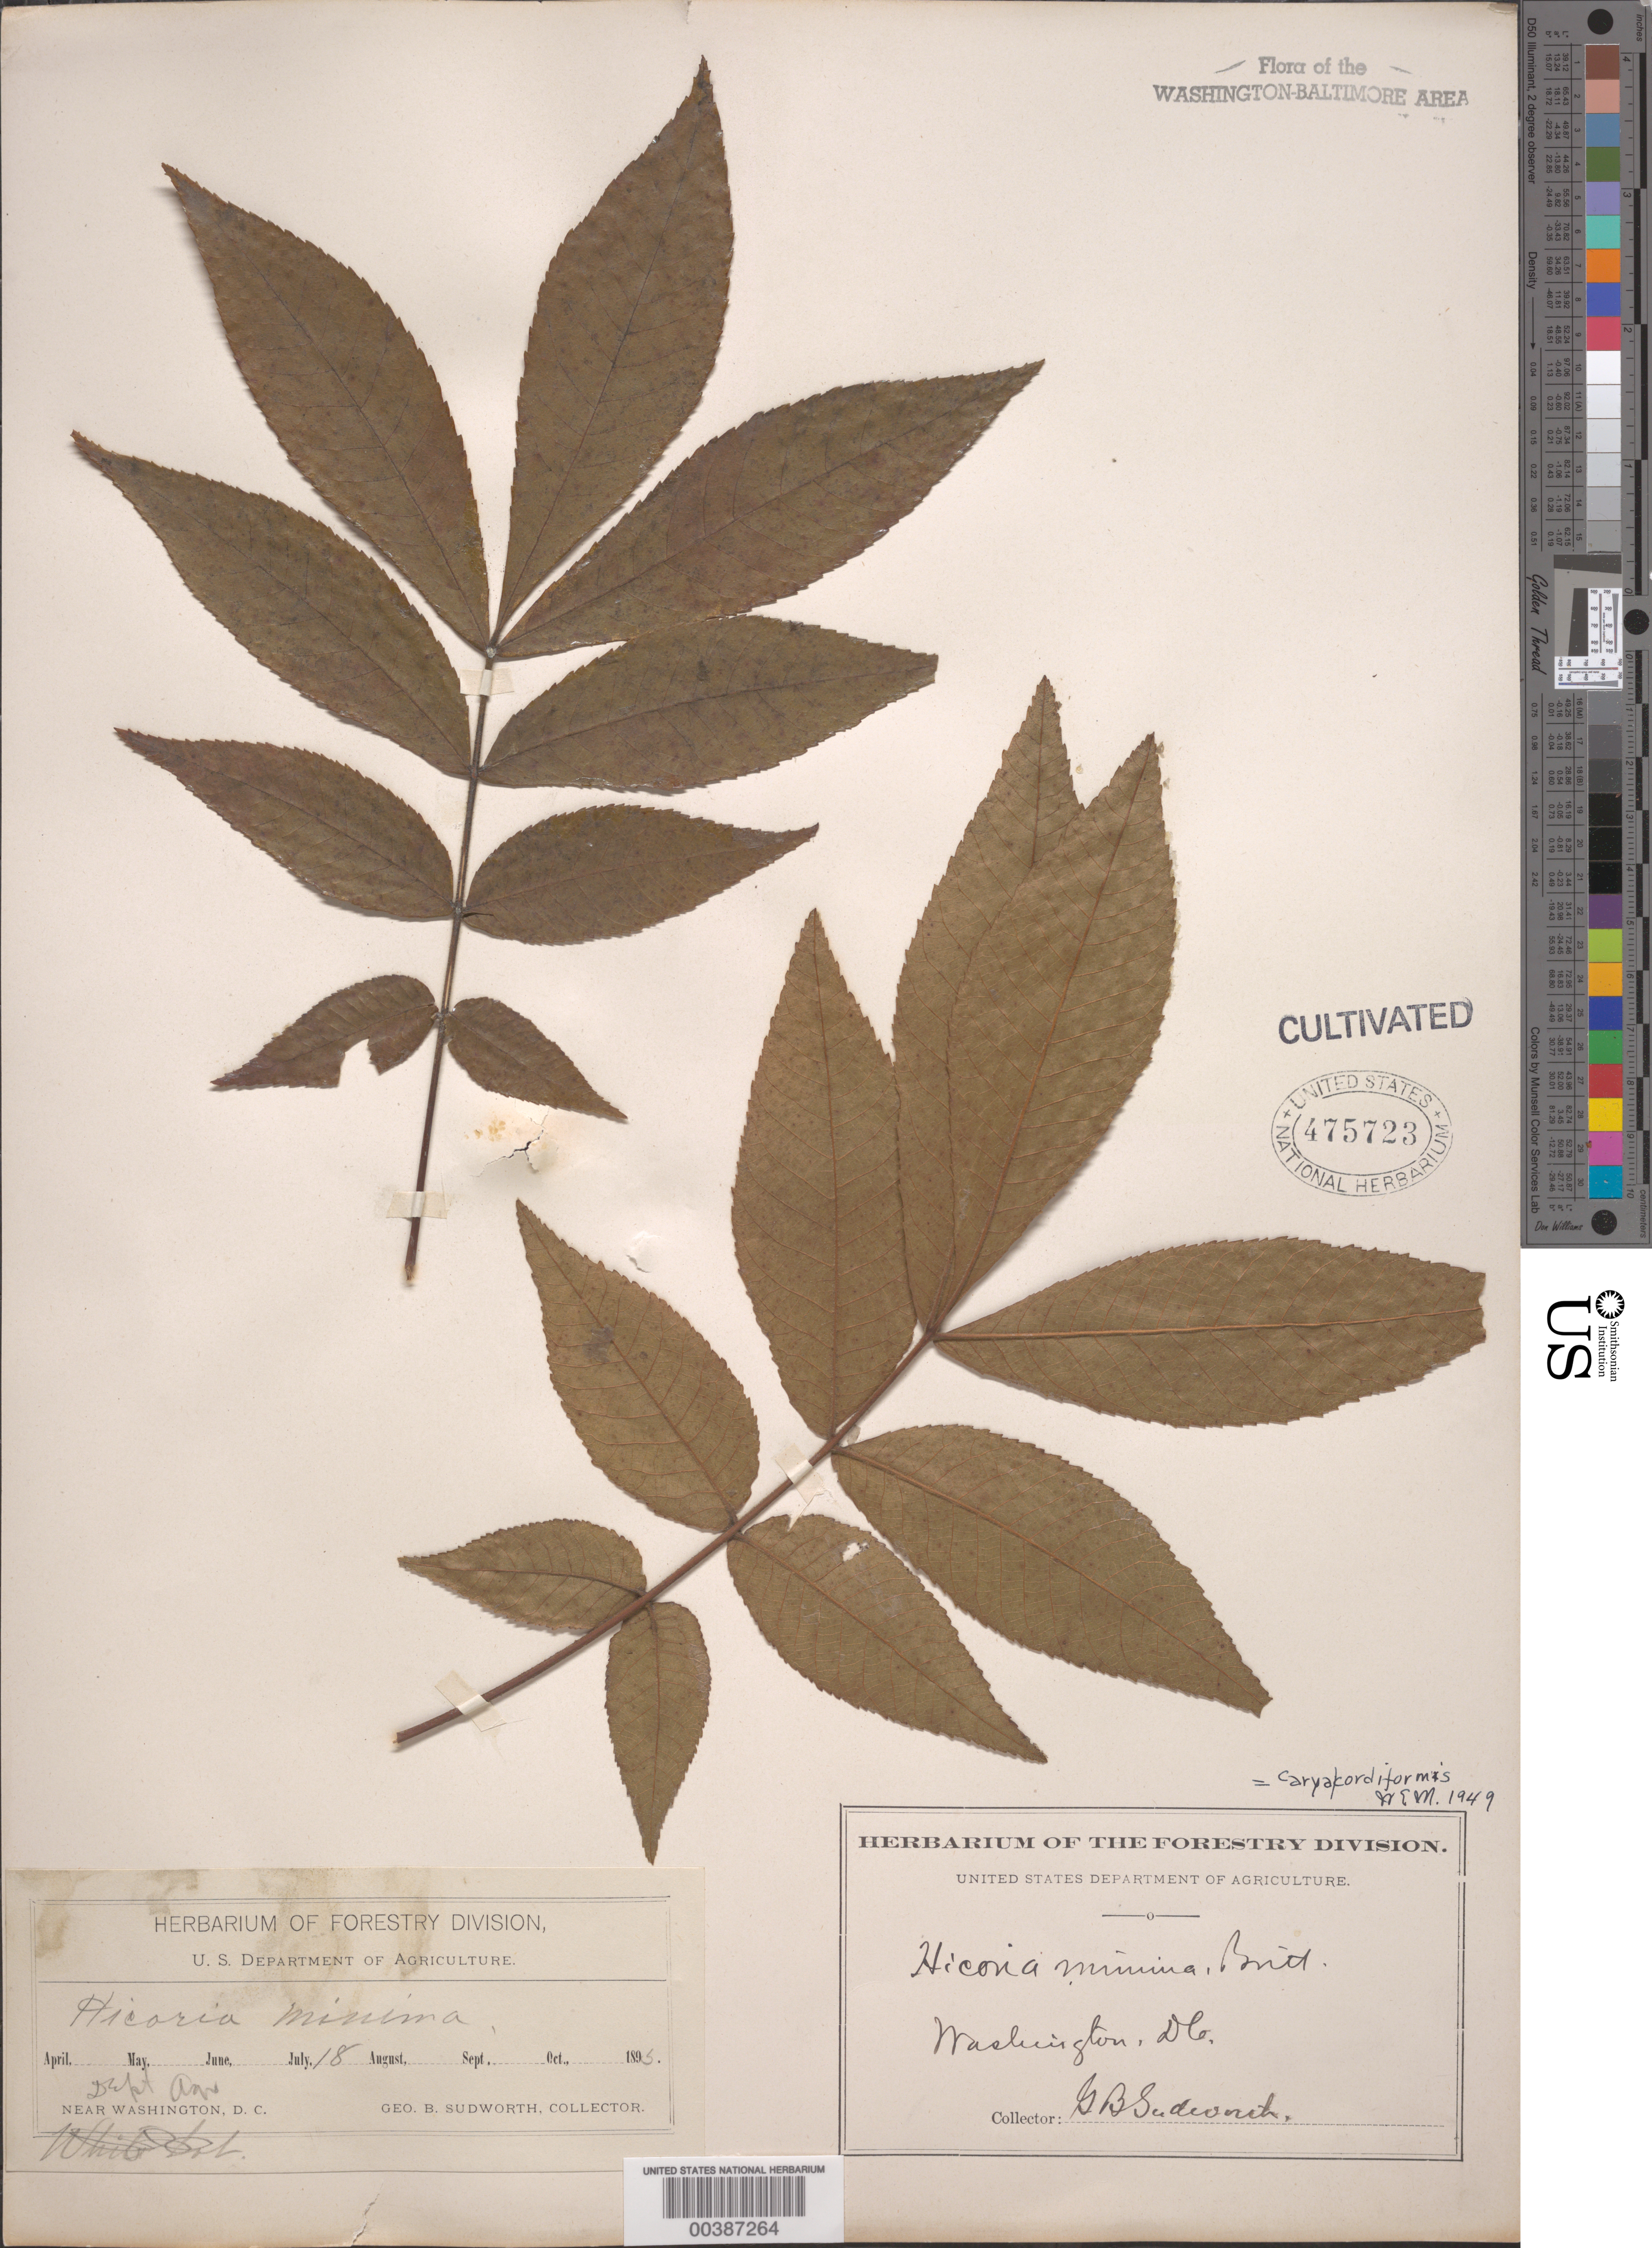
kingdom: Plantae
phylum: Tracheophyta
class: Magnoliopsida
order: Fagales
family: Juglandaceae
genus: Carya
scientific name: Carya cordiformis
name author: (Wangenh.) K. Koch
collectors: G. B. Sudworth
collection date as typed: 18 Jul 1895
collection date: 1895-07-18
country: United States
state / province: District of Columbia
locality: White Lot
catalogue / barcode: US 475723